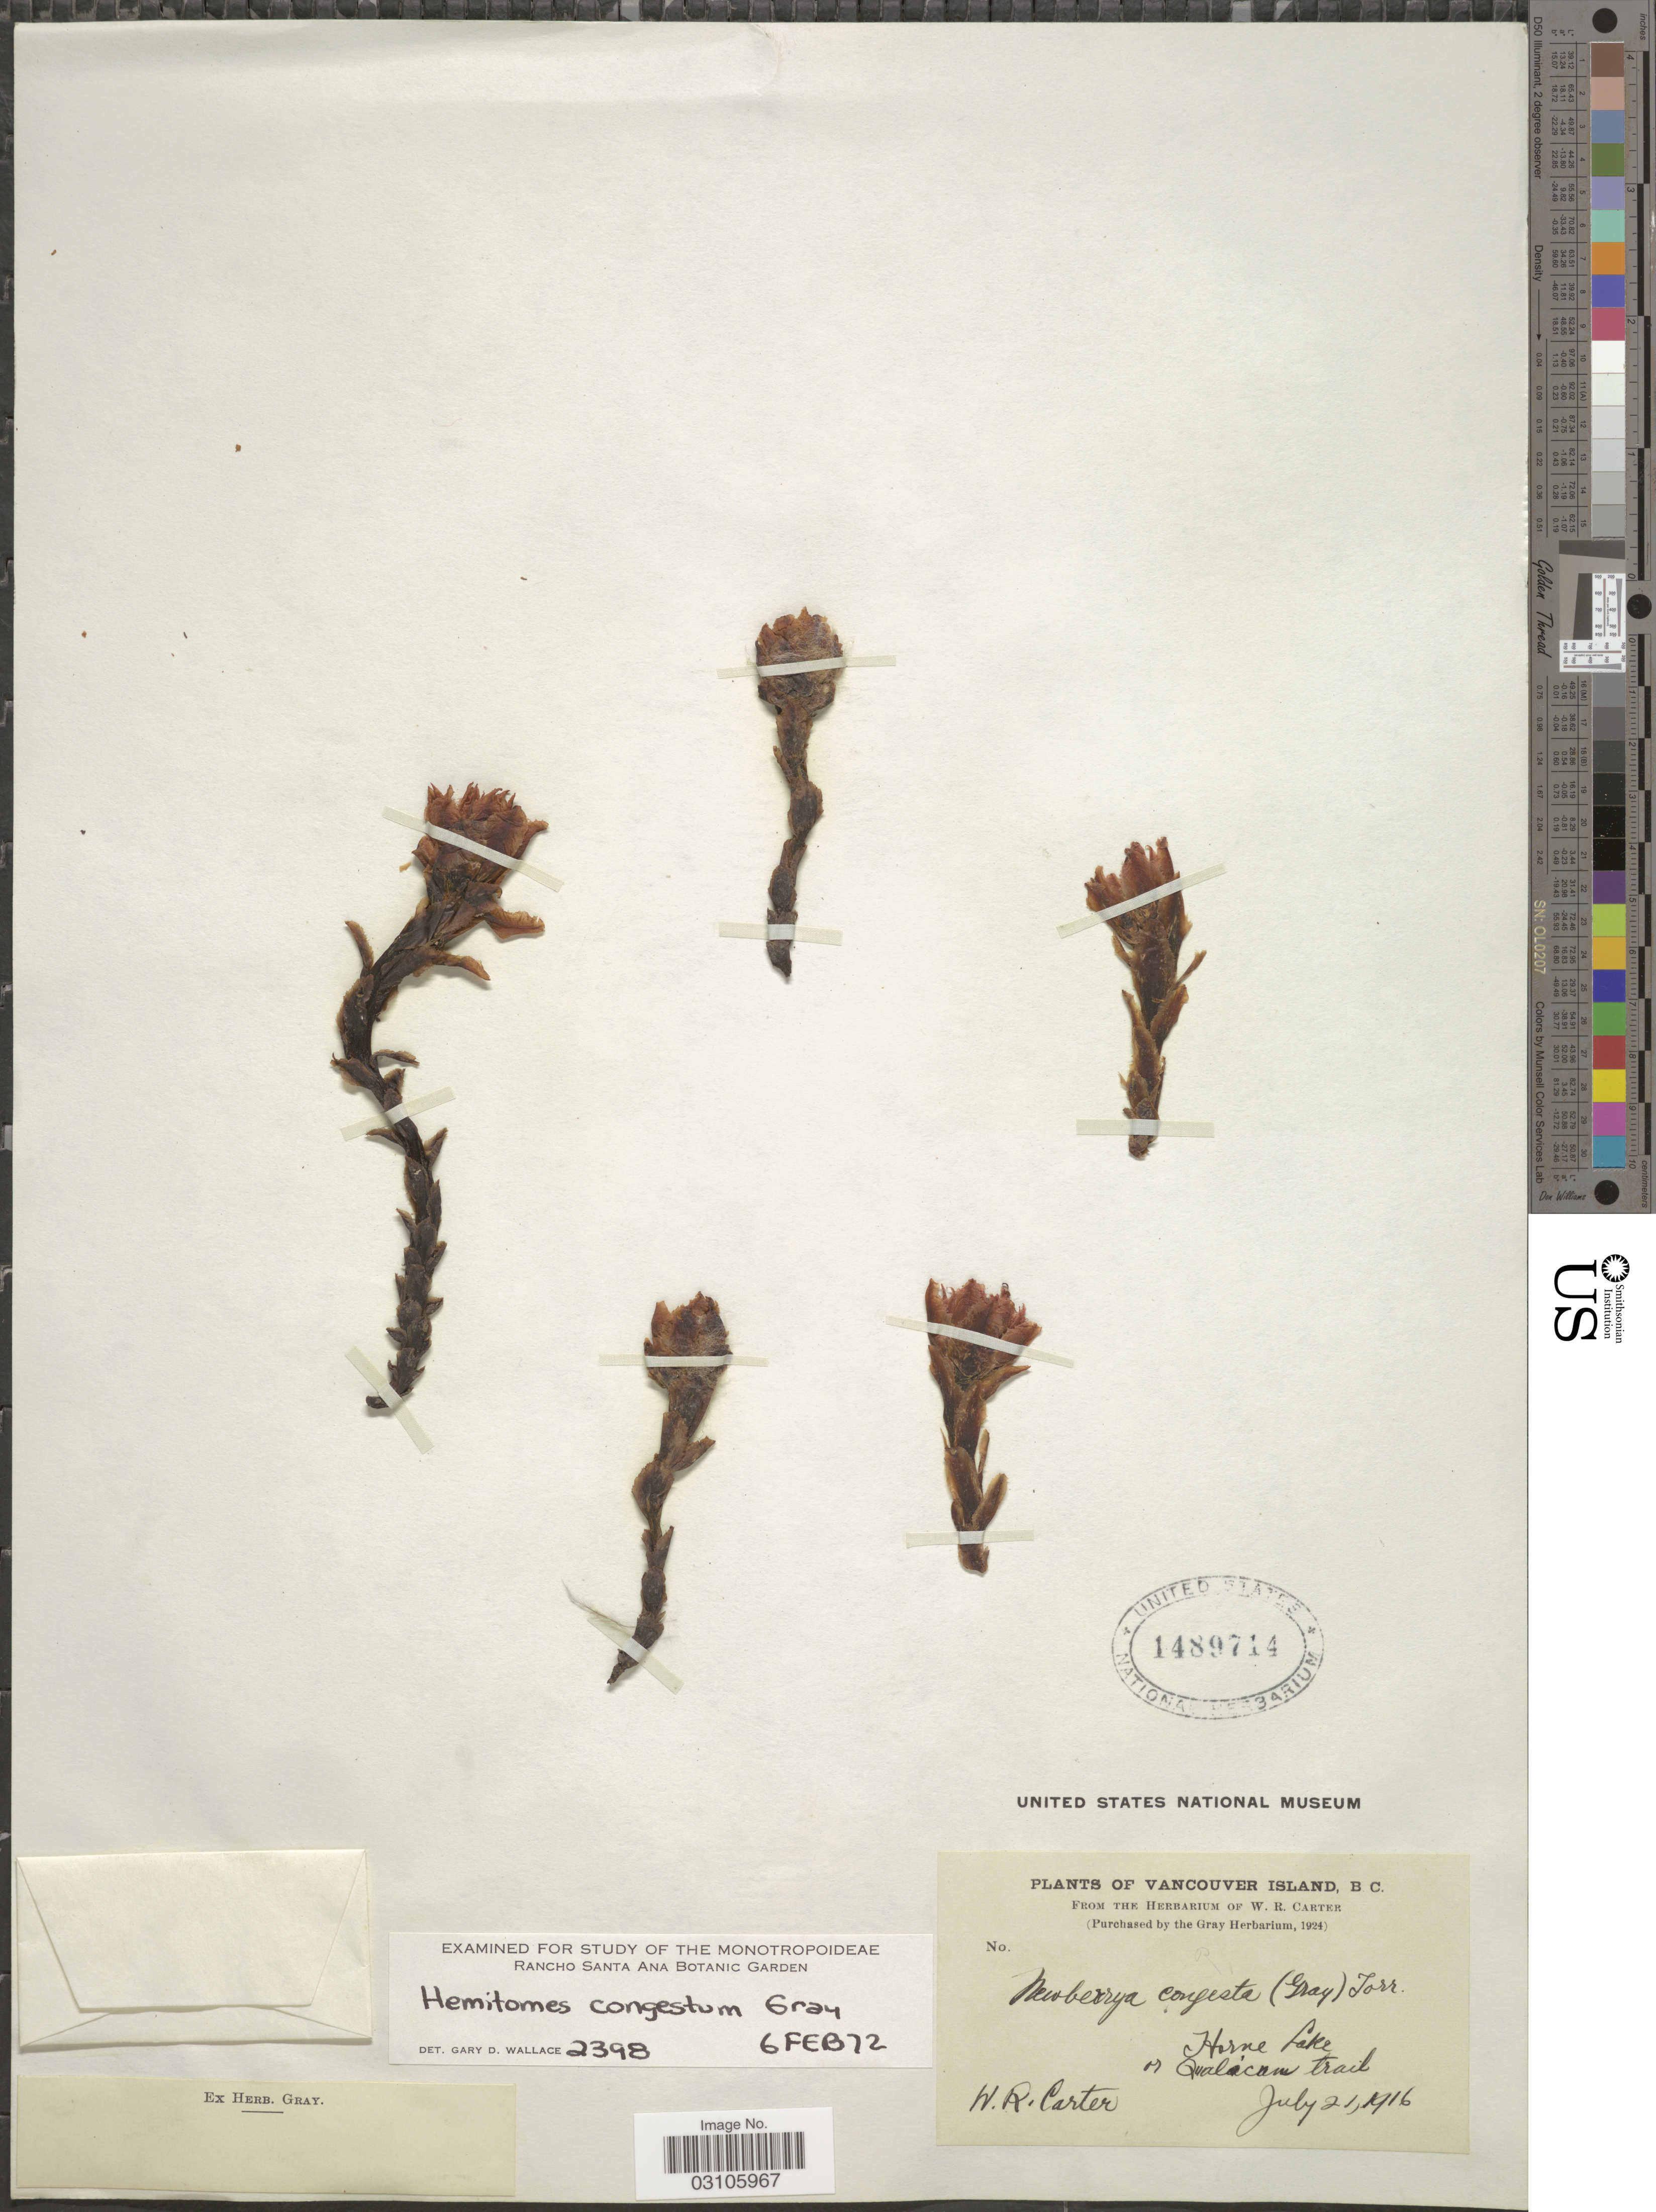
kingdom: Plantae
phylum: Tracheophyta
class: Magnoliopsida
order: Ericales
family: Ericaceae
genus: Newberrya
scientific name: Newberrya congesta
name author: Torr.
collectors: W. R. Carter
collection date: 1916-07-21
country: Canada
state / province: British Columbia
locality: Vancouver Island, B. C. Horne Lake or Qualicum trail.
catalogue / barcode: US 1489714